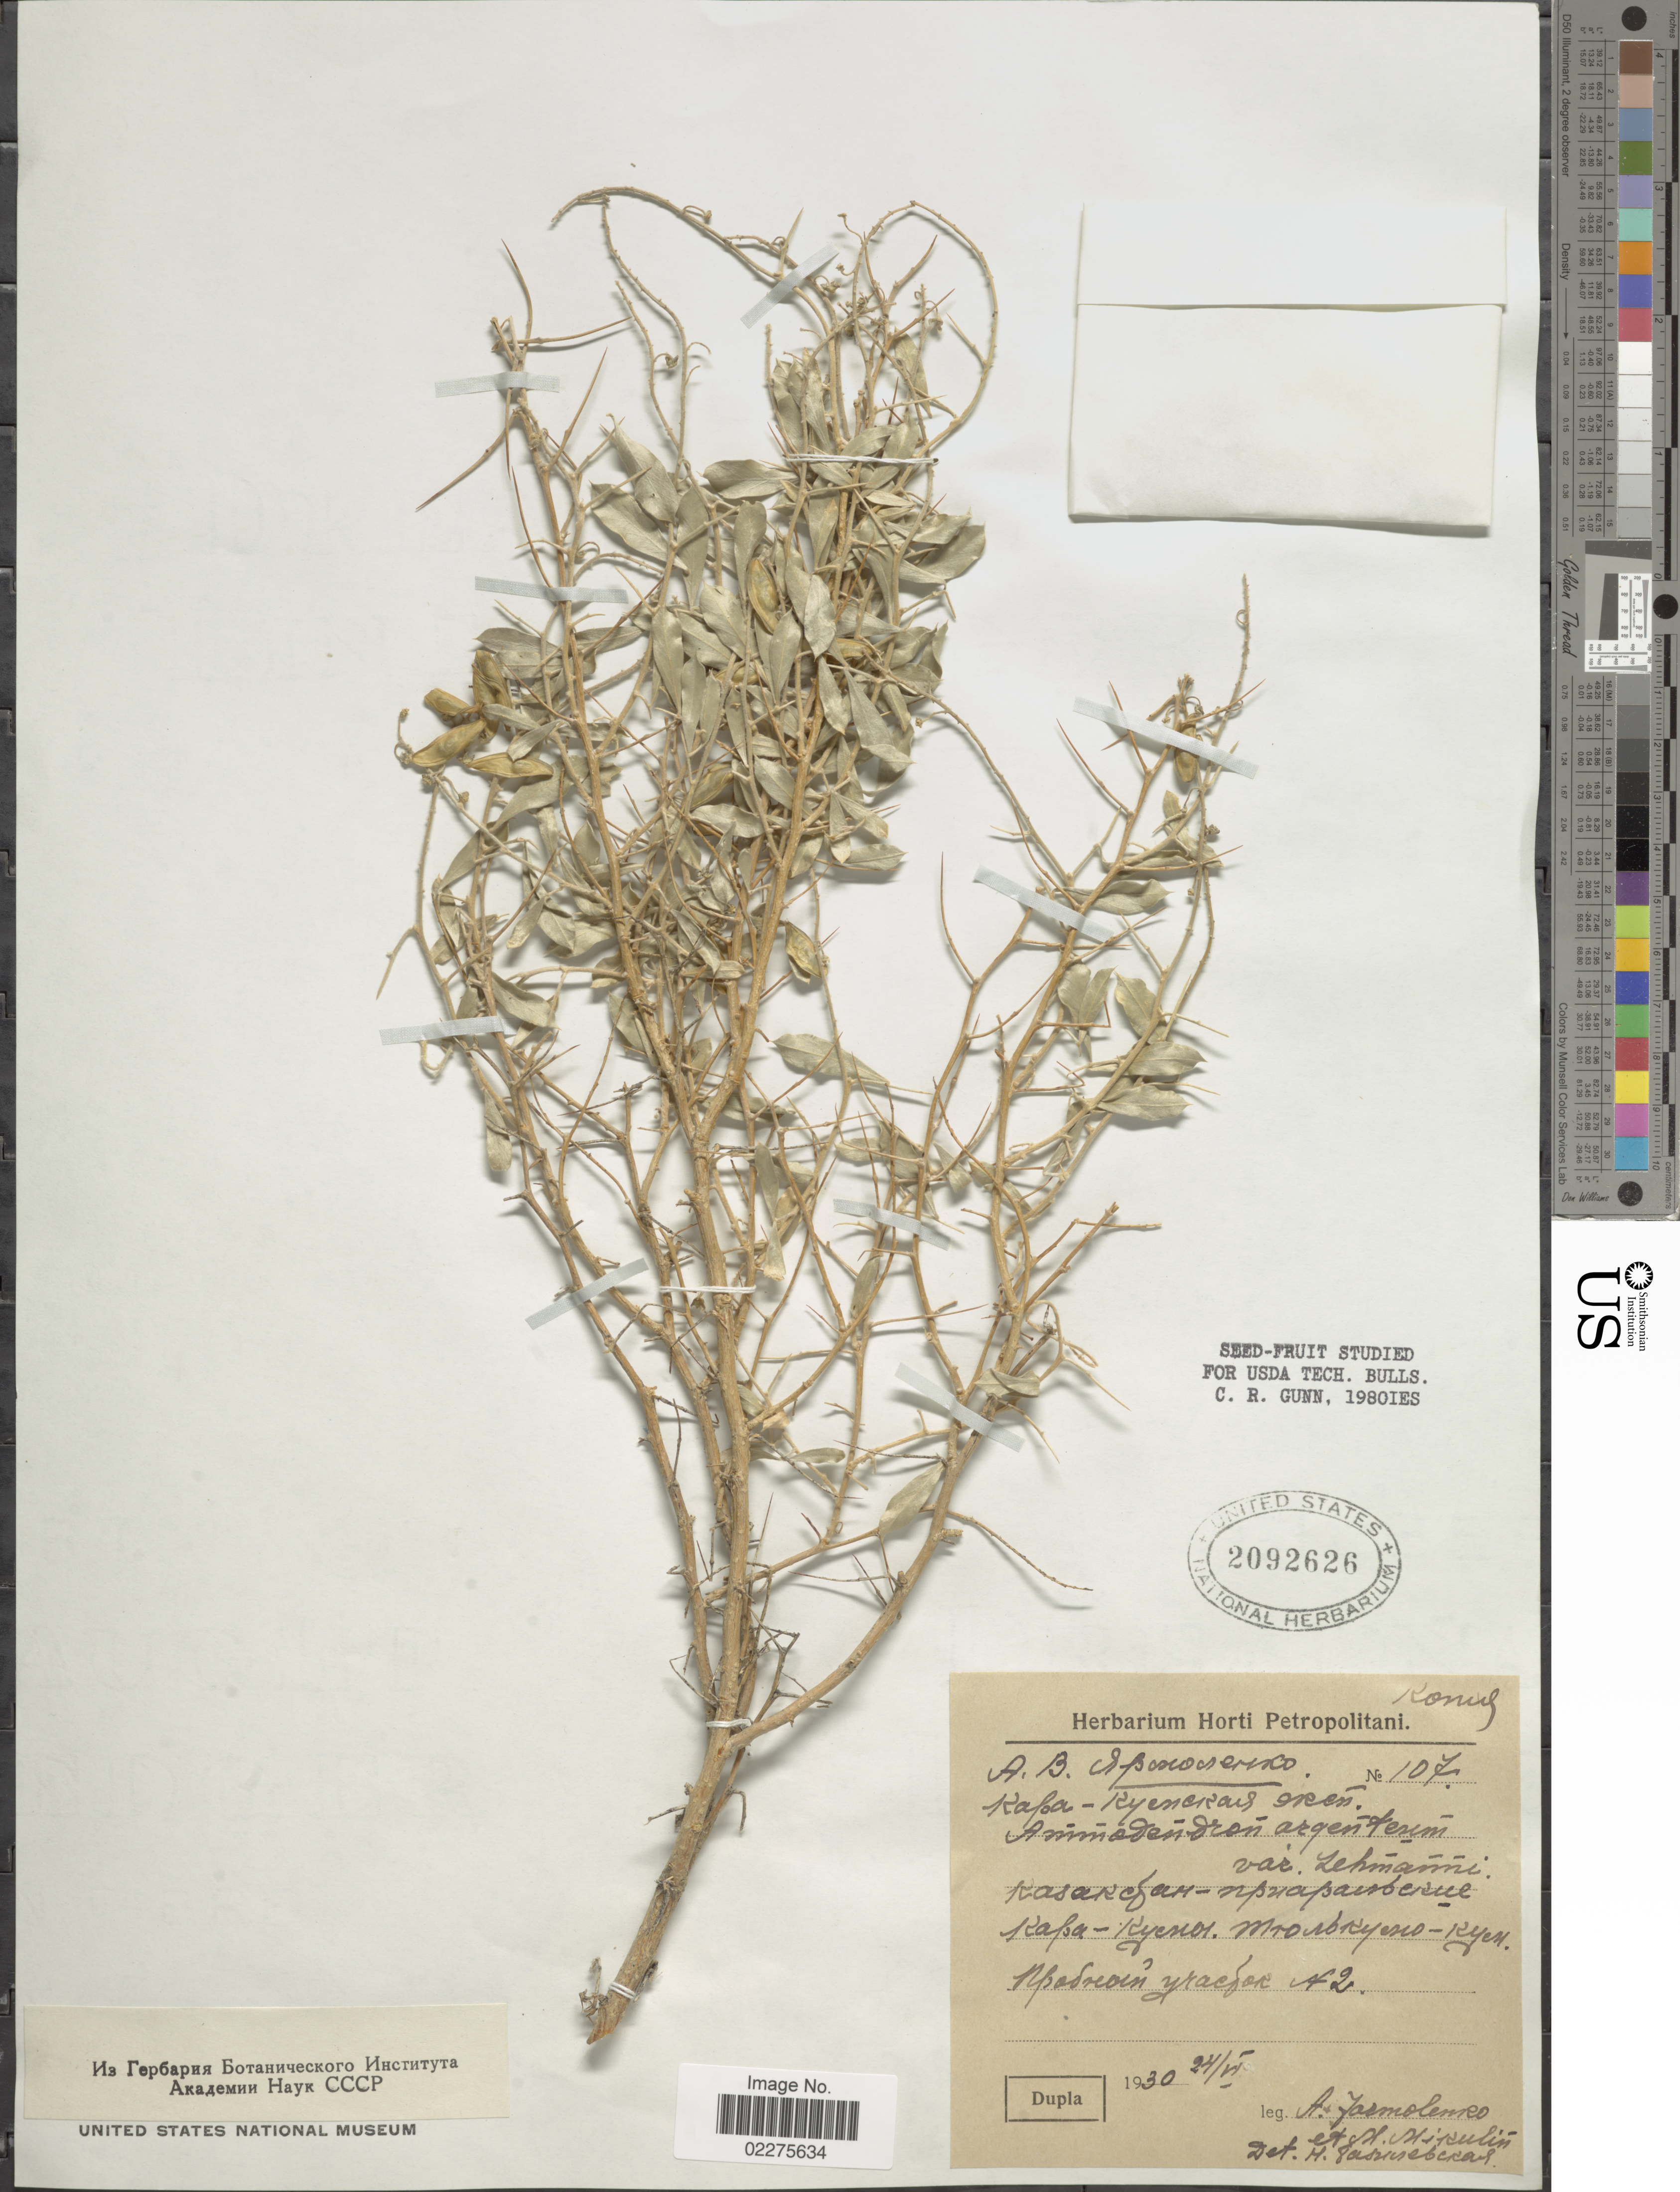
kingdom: Plantae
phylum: Tracheophyta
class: Magnoliopsida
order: Fabales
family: Fabaceae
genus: Ammodendron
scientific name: Ammodendron argenteum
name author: (Pall.) Kuntze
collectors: A. Farmolenro & M. Mikulin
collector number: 107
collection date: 1930-06-24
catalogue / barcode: US 2092626